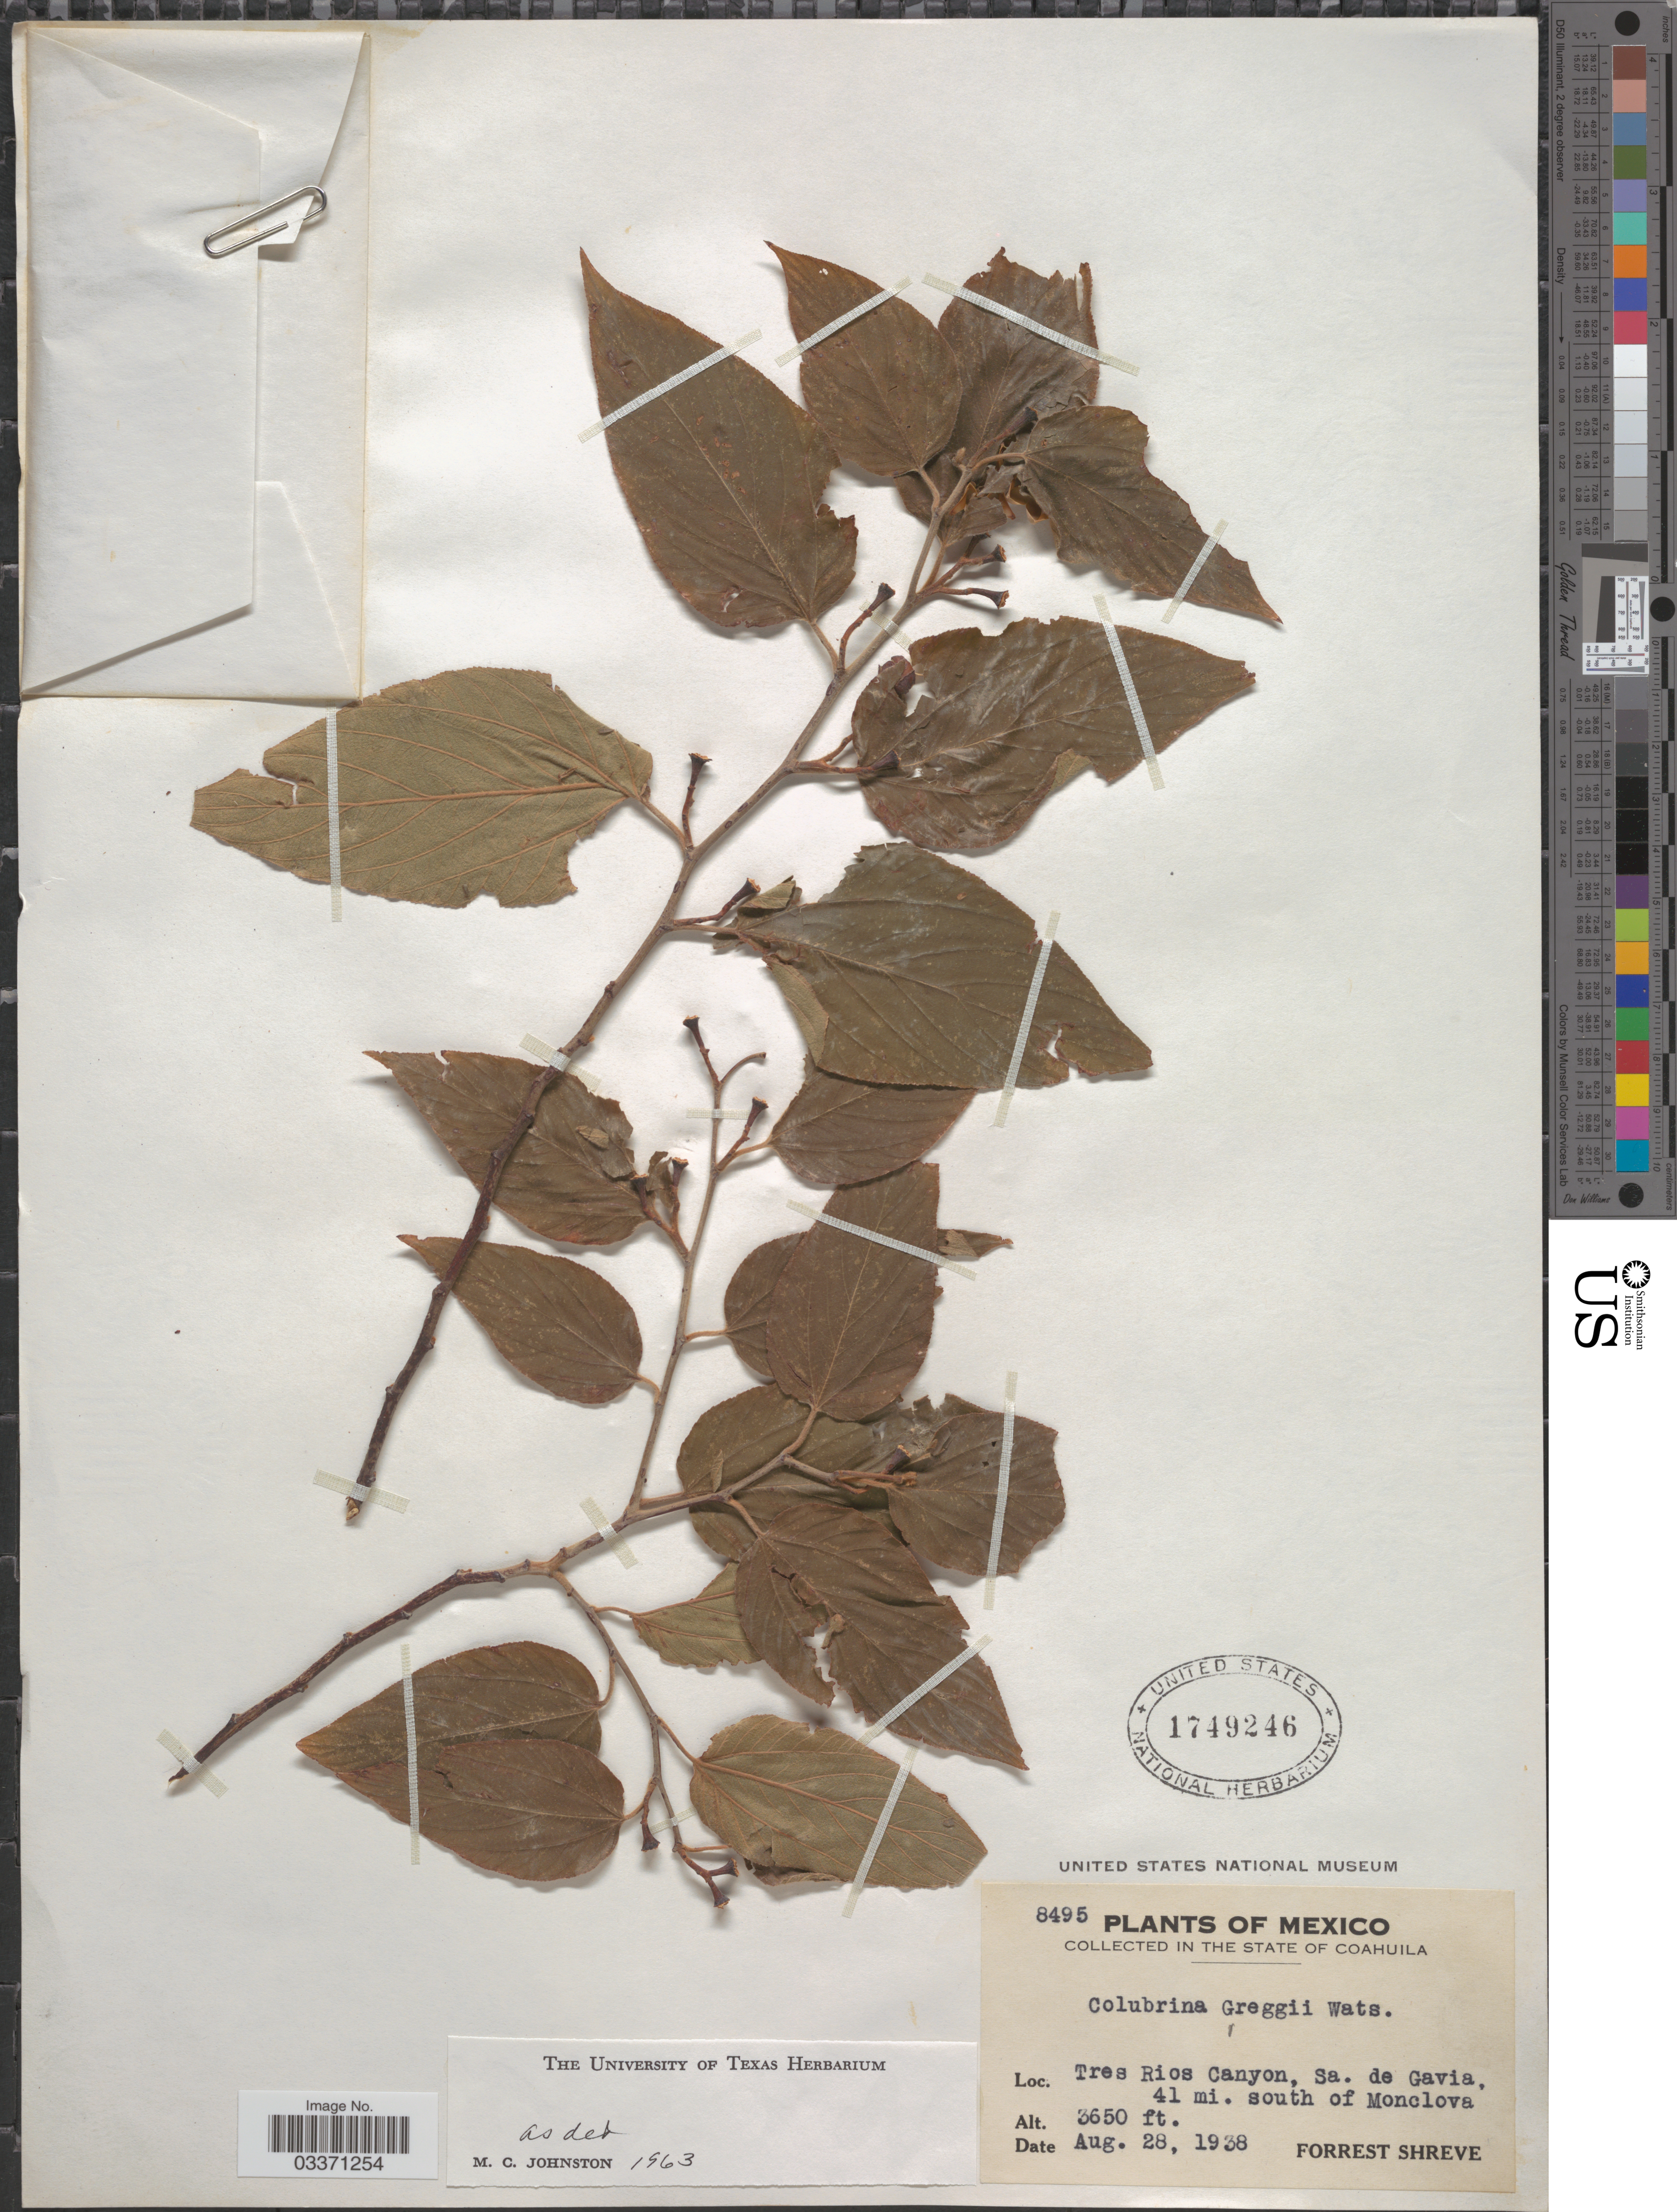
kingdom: Plantae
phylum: Tracheophyta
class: Magnoliopsida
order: Rosales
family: Rhamnaceae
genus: Colubrina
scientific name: Colubrina greggii var. greggii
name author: S. Watson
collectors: F. Shreve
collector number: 8495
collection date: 1938-08-28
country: Mexico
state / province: Coahuila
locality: Tres Rios Canyon, Sa. de Gavia 41 mi. south of Monclova.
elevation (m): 1113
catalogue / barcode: US 1749246